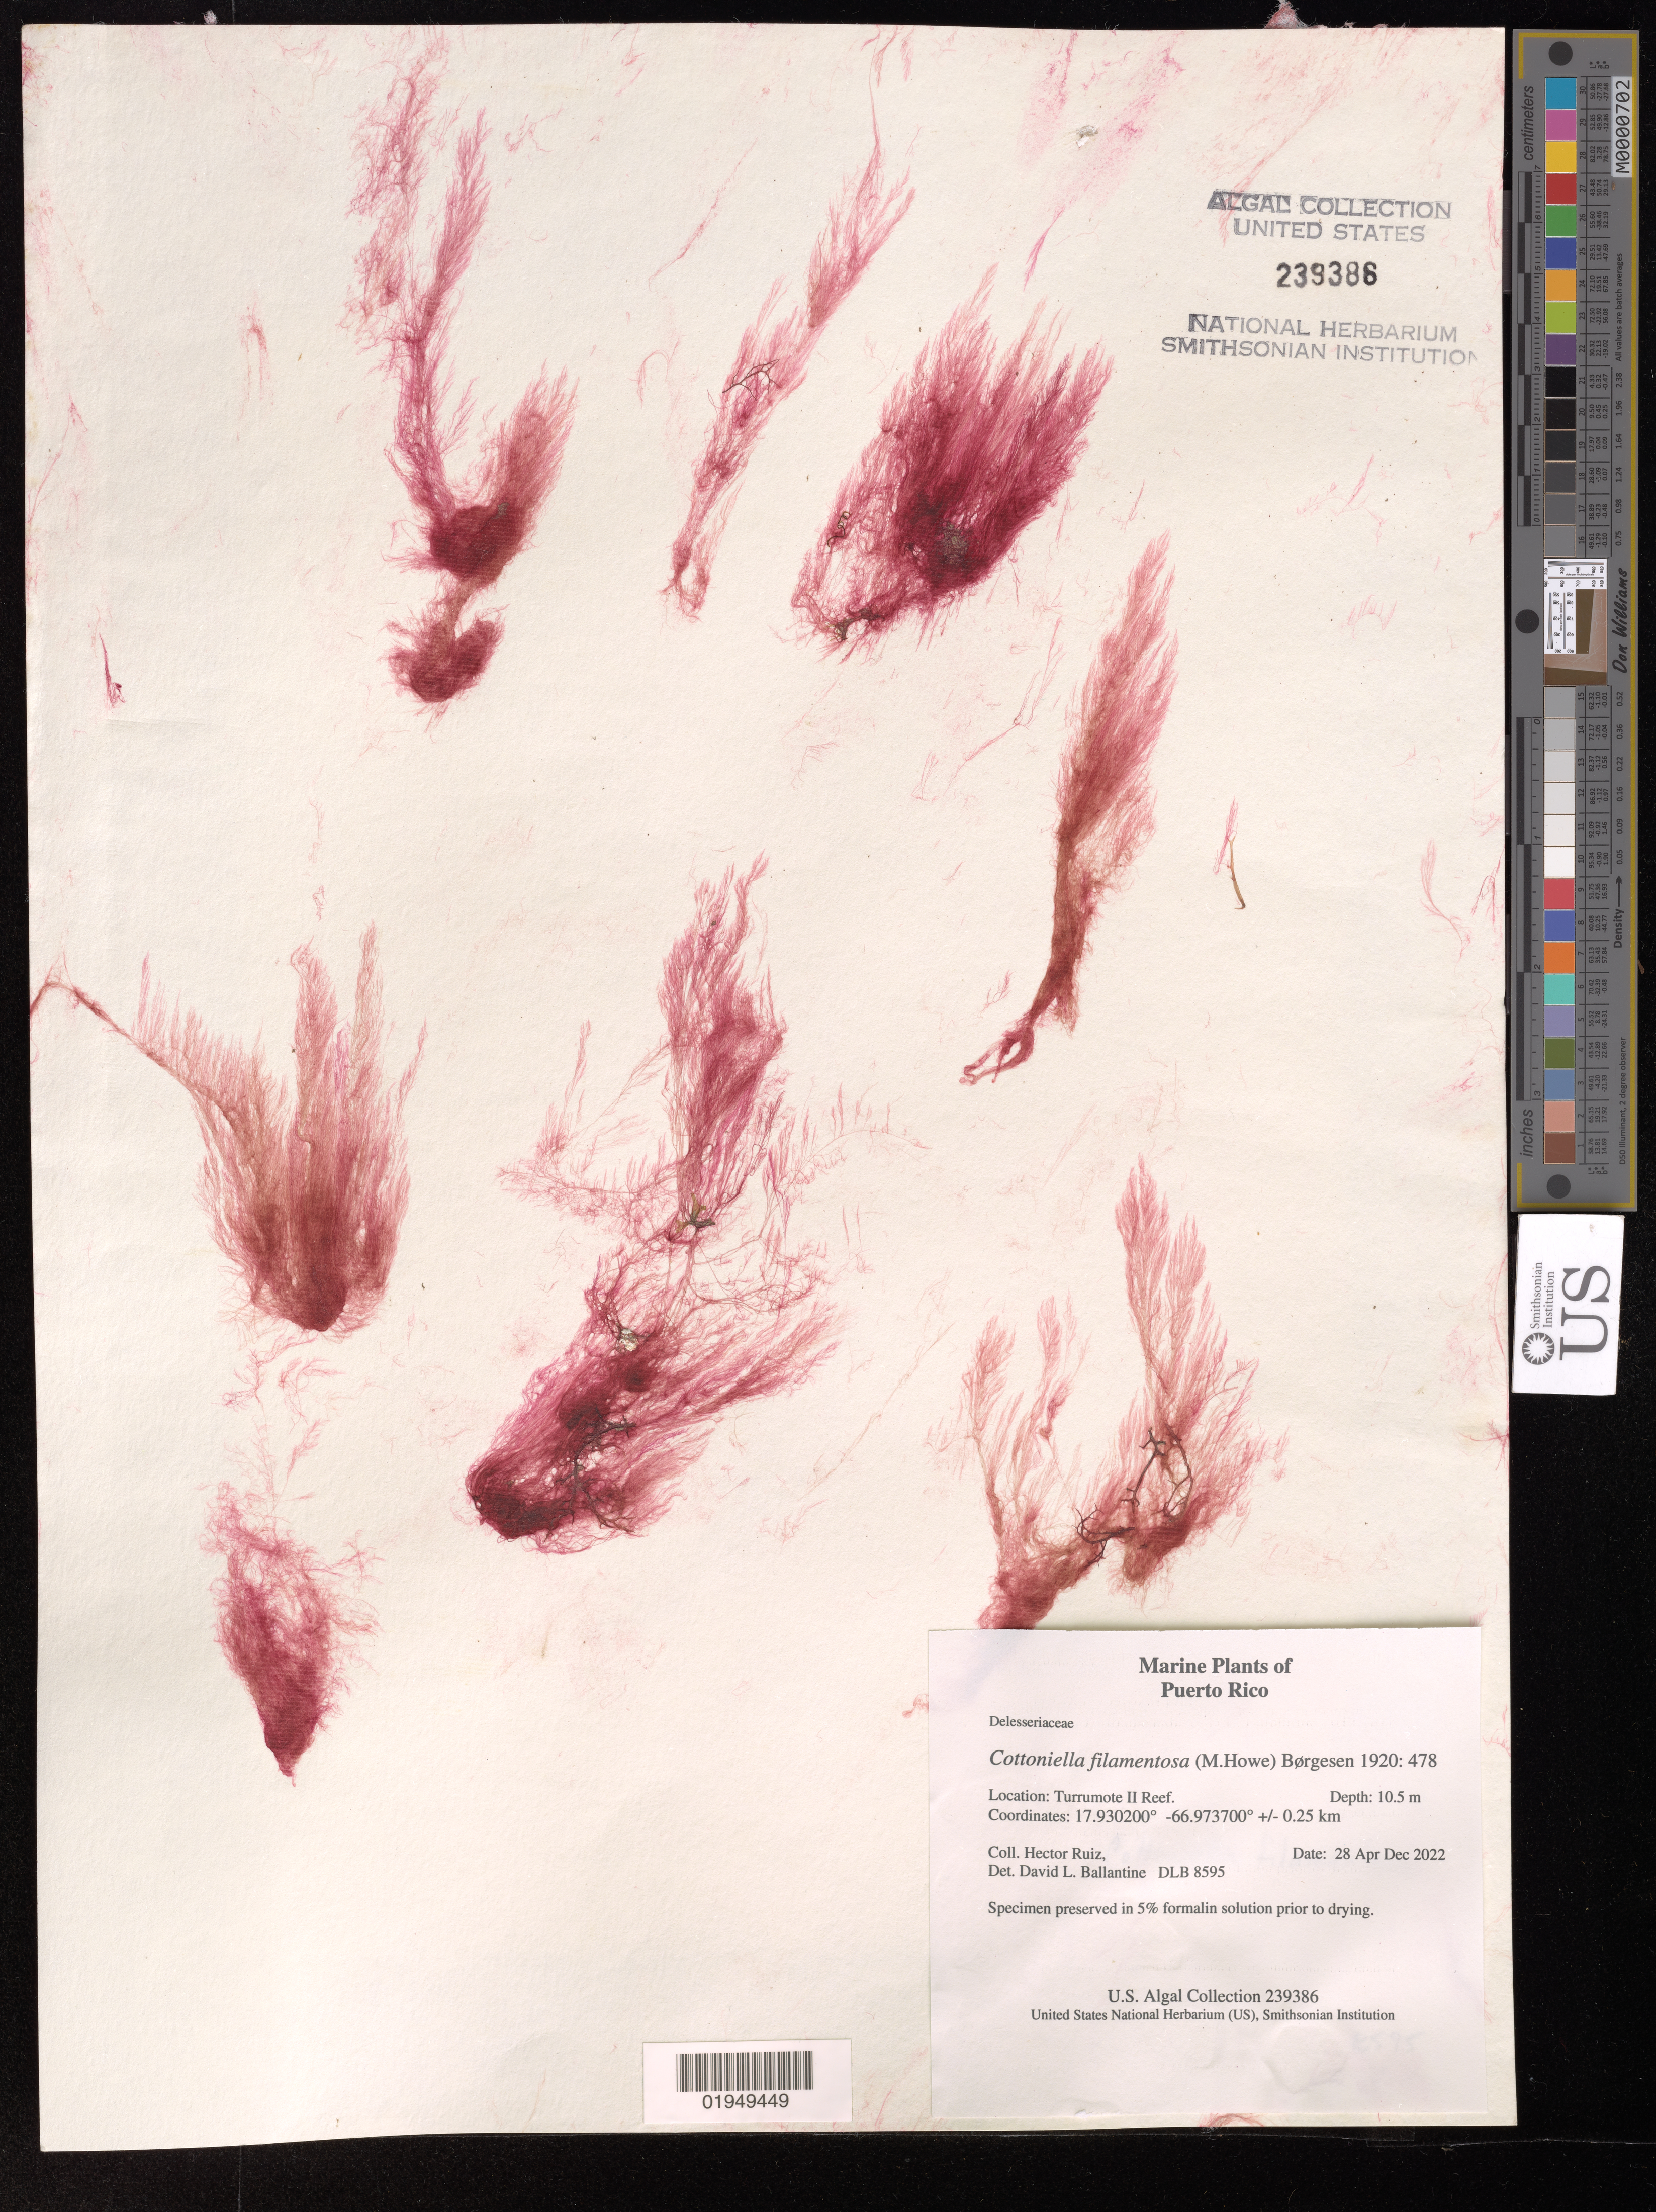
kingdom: Plantae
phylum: Rhodophyta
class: Florideophyceae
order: Ceramiales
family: Sarcomeniaceae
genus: Cottoniella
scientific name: Cottoniella filamentosa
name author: (M. Howe) Børgesen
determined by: Ballantine, D. L.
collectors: H. Ruiz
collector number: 8595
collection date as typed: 28 Apr Dec 2022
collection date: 2022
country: Puerto Rico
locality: Turrumote II Reef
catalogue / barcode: US 239386